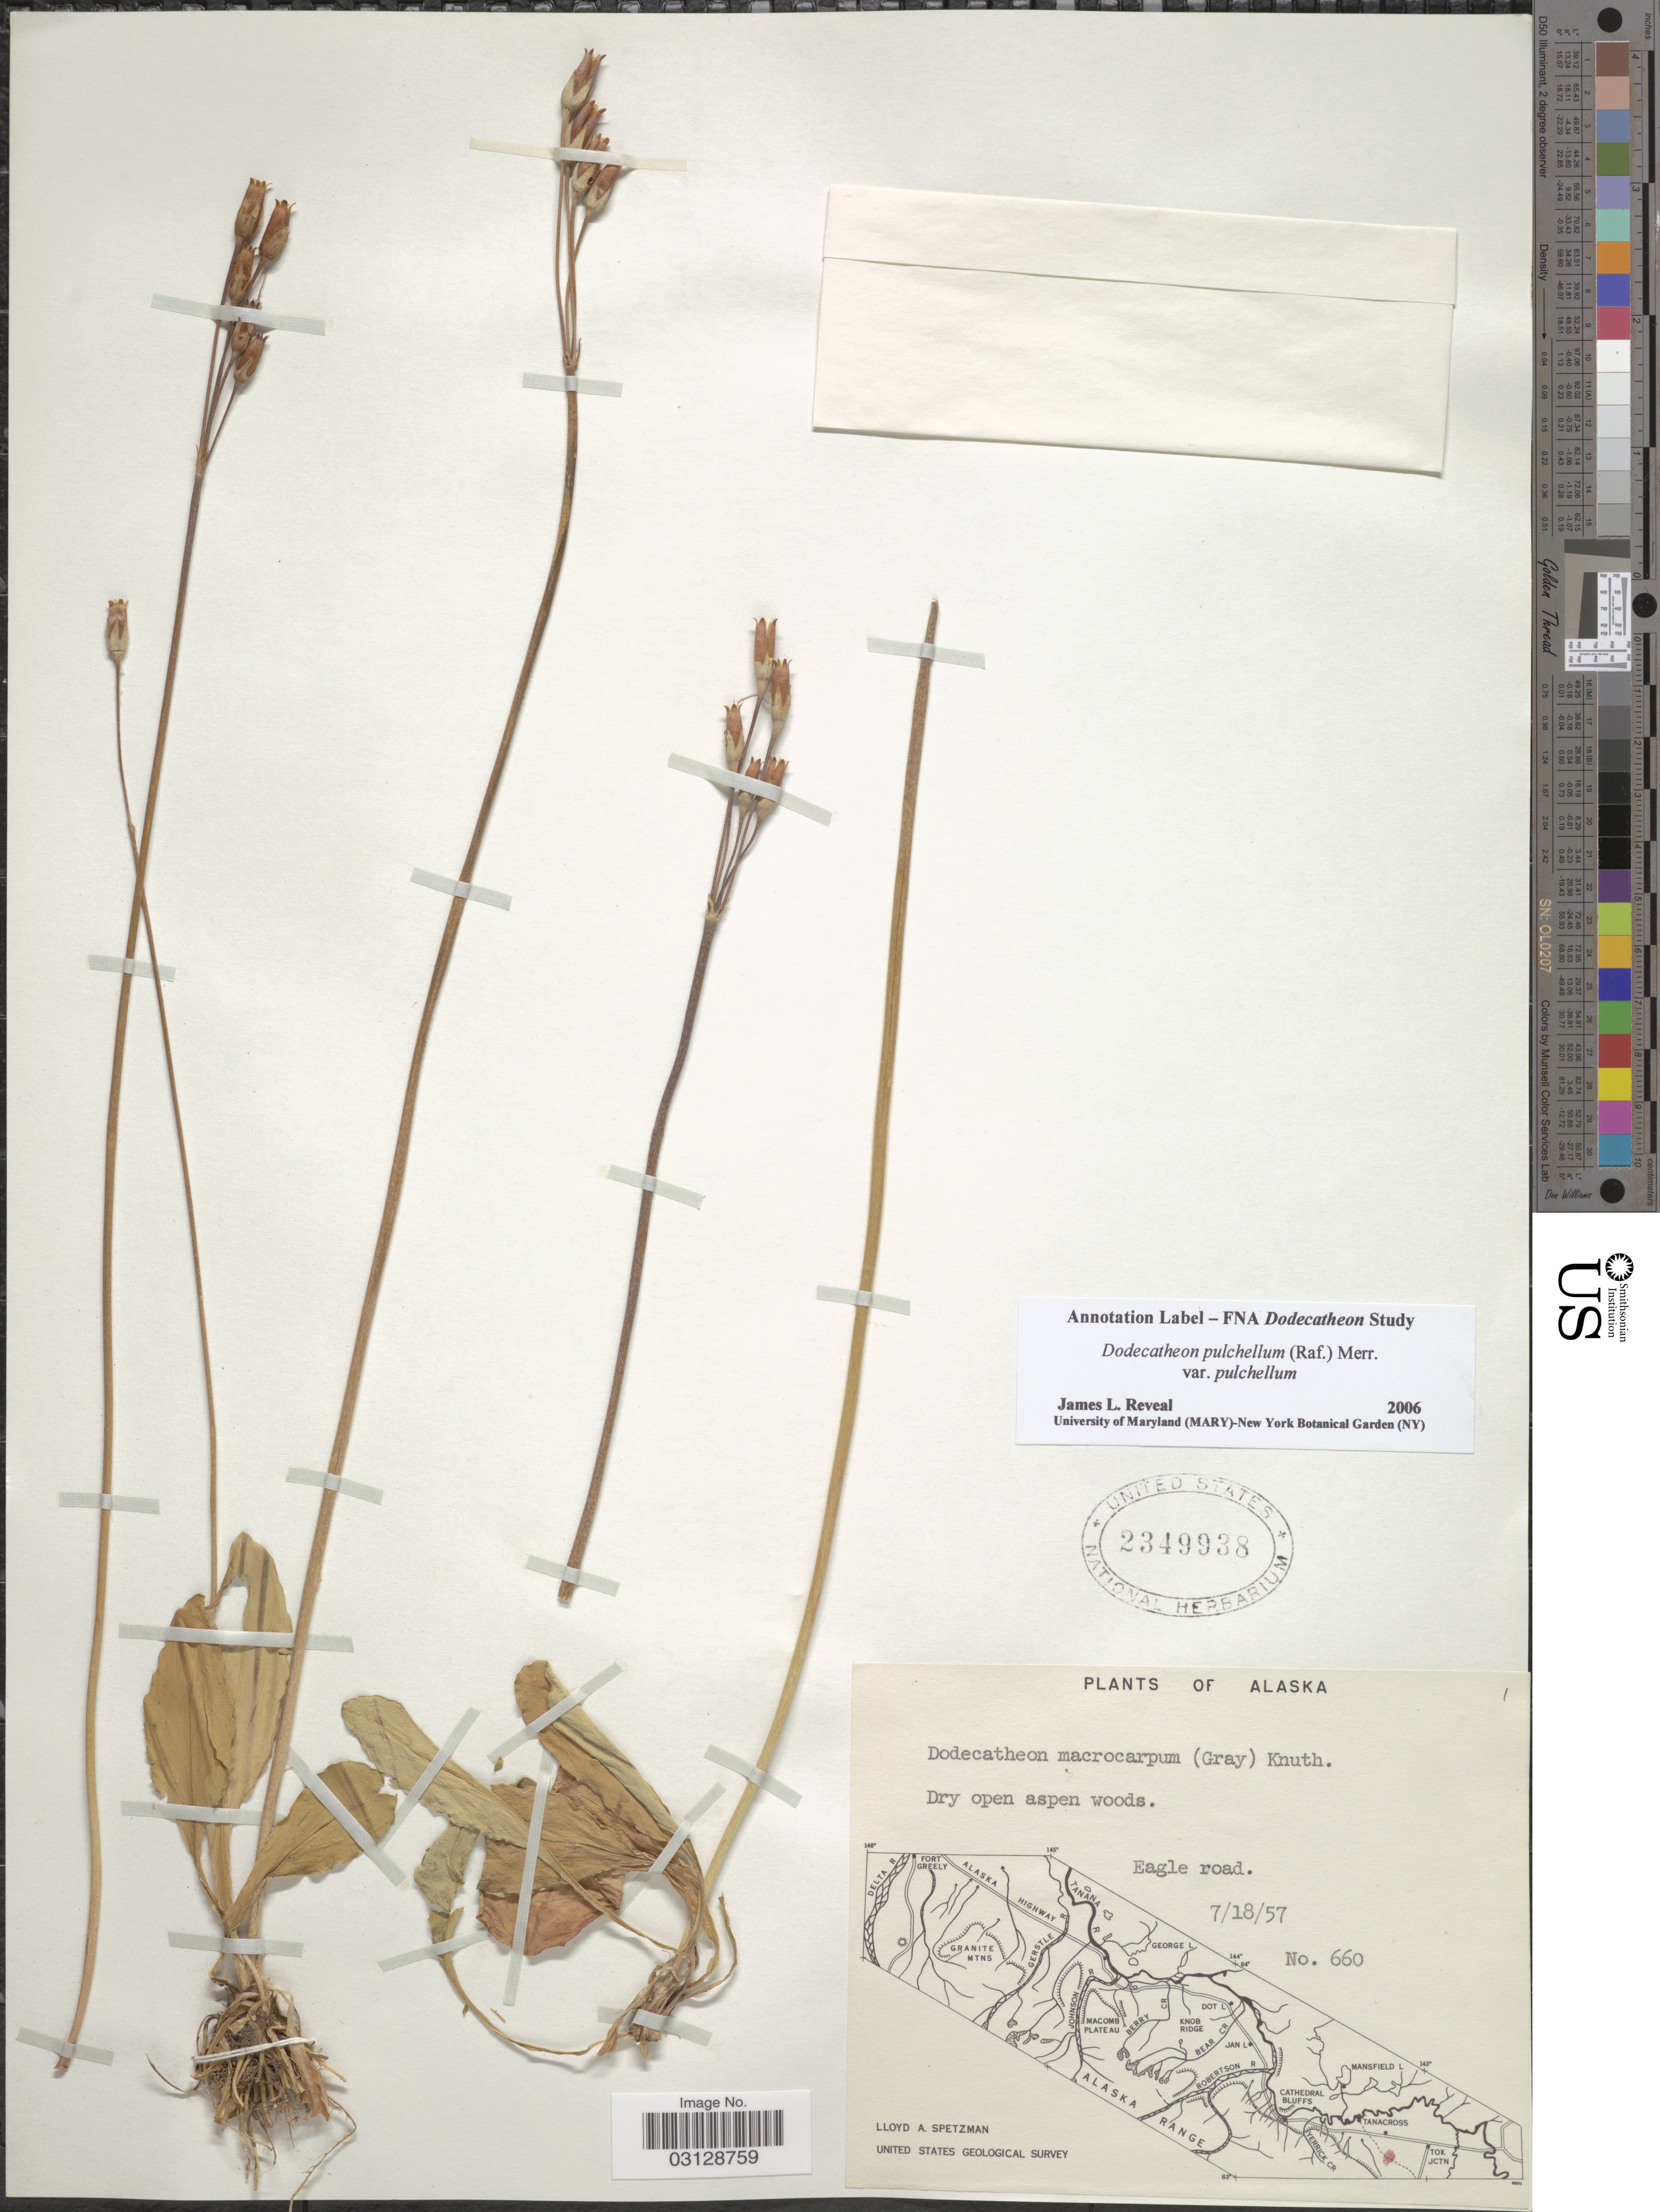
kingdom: Plantae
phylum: Tracheophyta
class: Magnoliopsida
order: Ericales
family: Primulaceae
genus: Dodecatheon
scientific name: Dodecatheon pulchellum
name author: (Raf.) Merr.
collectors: L. Spetzman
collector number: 660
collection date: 1957-07-18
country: United States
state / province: Alaska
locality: Eagle road.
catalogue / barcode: US 2349938